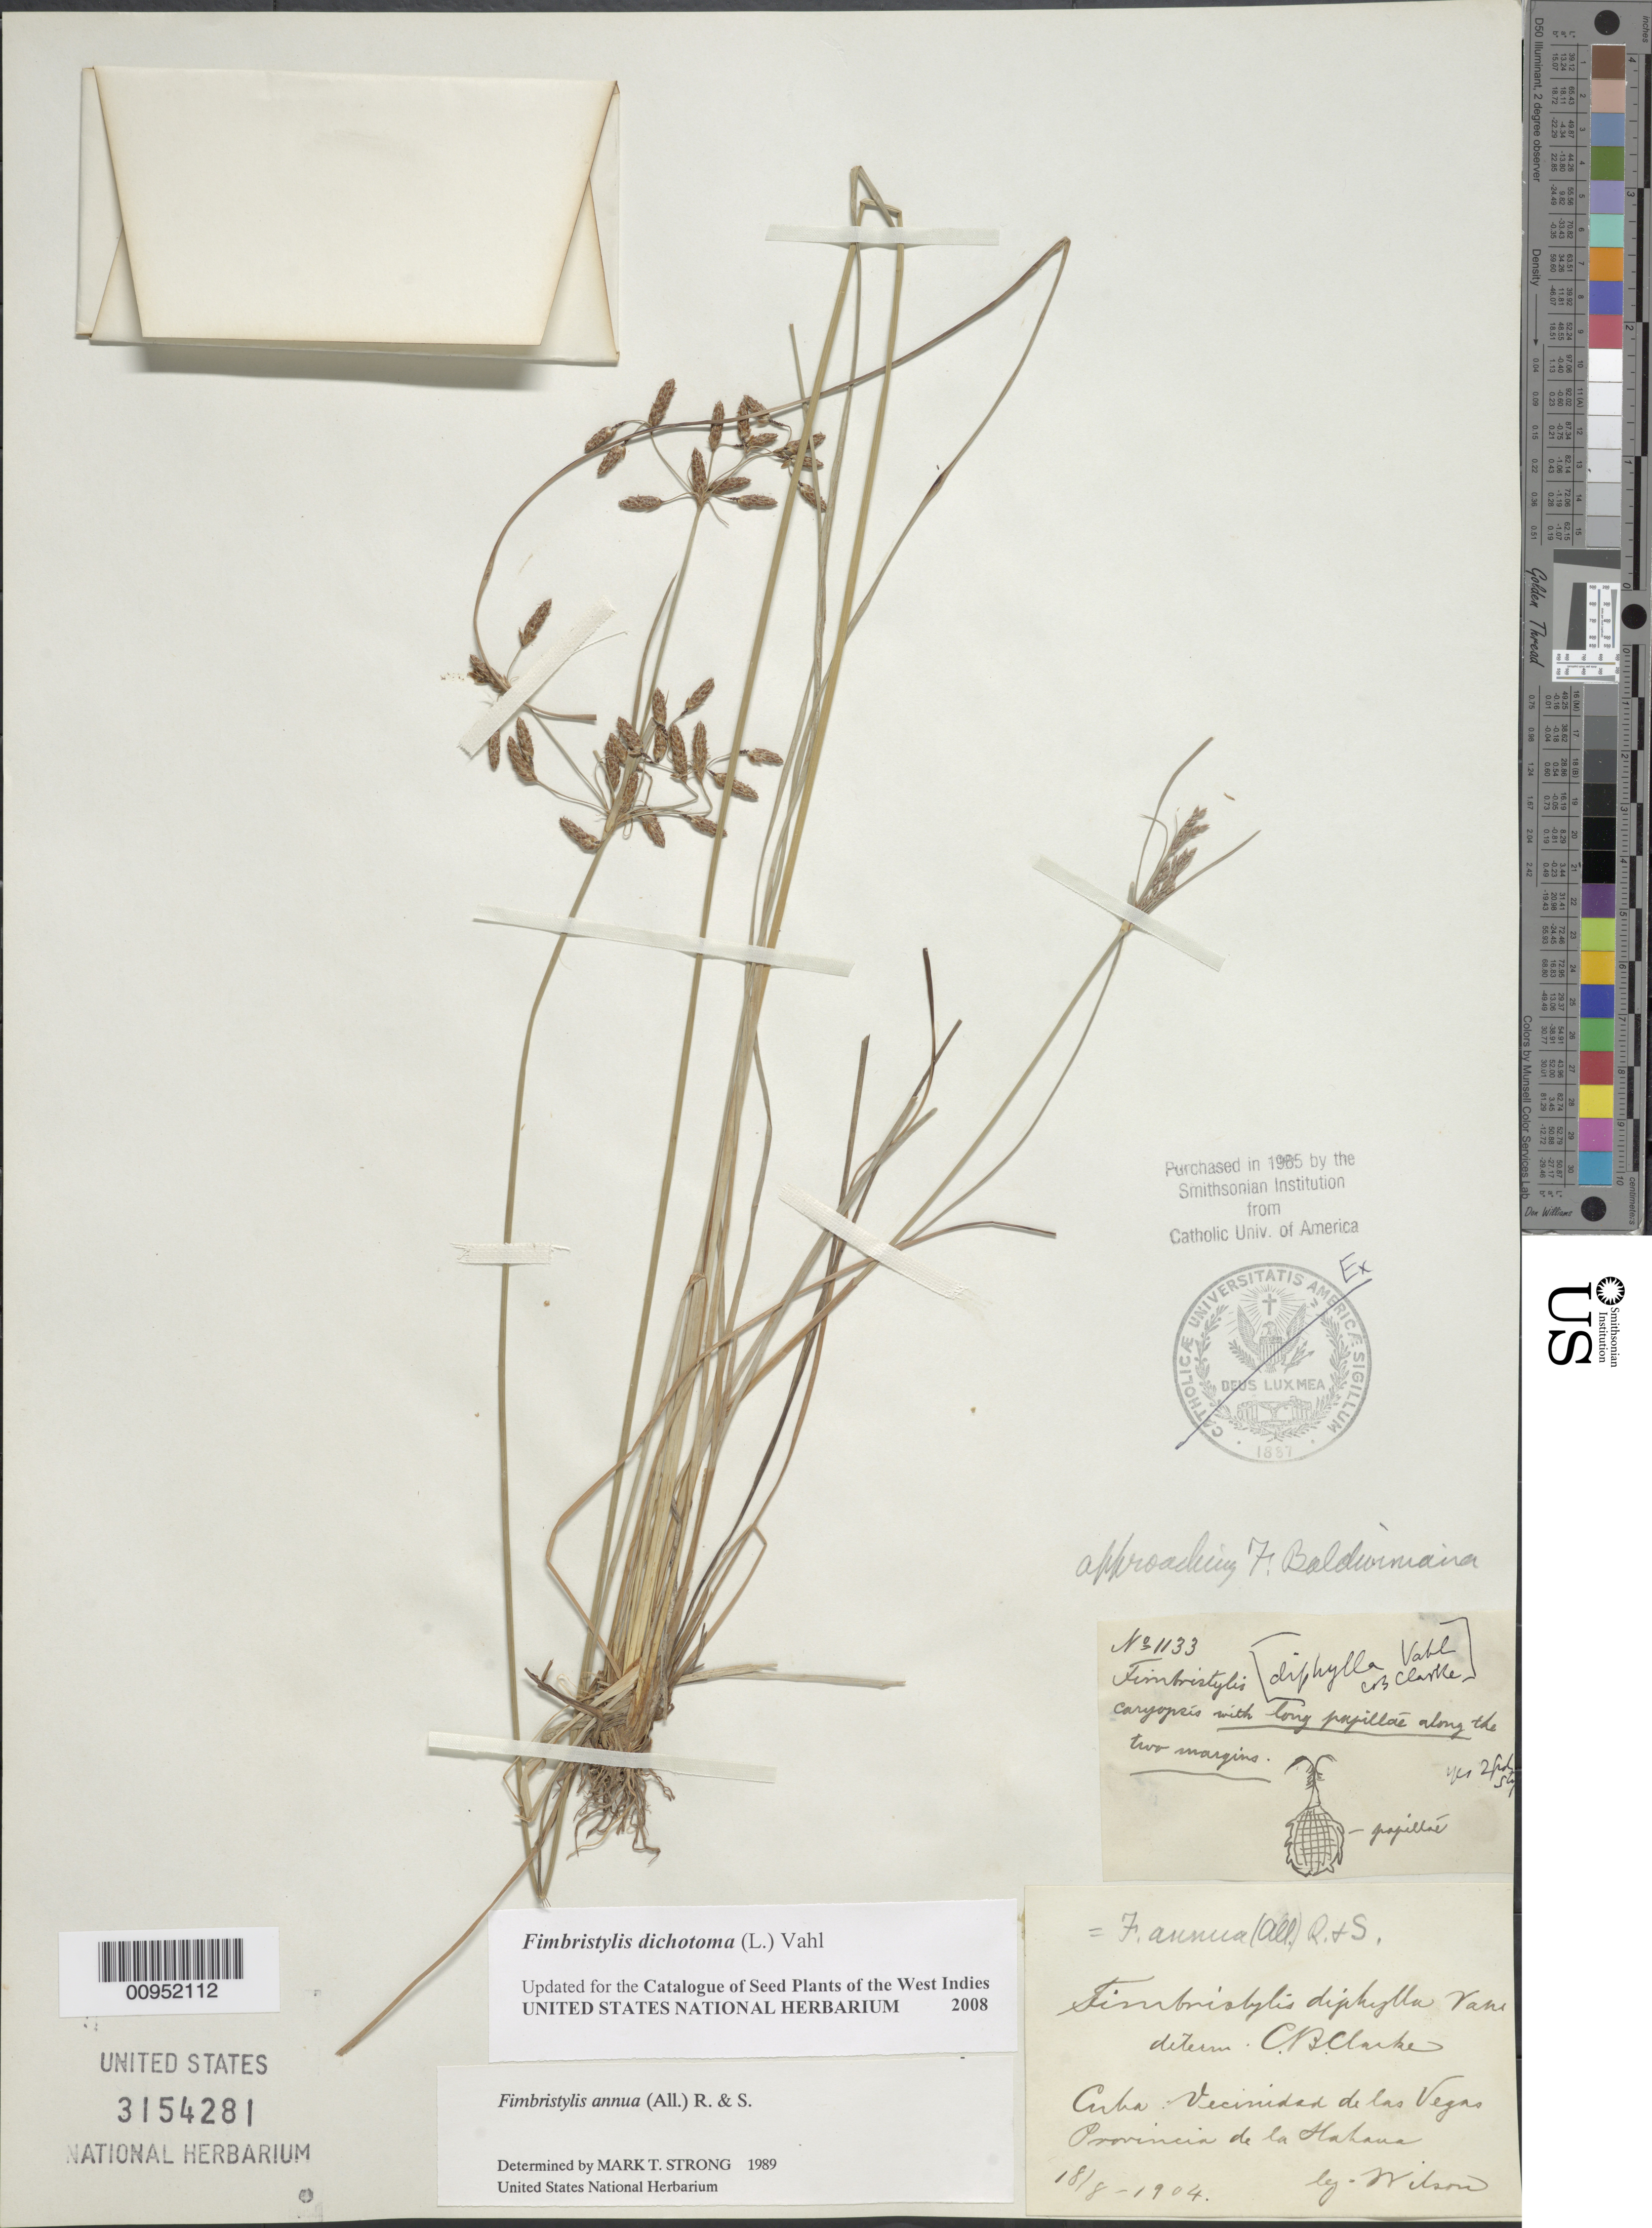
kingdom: Plantae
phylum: Tracheophyta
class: Liliopsida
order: Poales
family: Cyperaceae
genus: Fimbristylis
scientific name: Fimbristylis dichotoma subsp. dichotoma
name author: (L.) Vahl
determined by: Strong, M. T., (US), Smithsonian Institution - National Museum of Natural History (UNITED STATES)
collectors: -- Wilson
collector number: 1133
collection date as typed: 08 Aug 1904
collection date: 1904-08-08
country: Cuba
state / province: La Habana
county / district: Municipio Boyeros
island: Cuba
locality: Santiago de las Vegas (vecindad de)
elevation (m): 97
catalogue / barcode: US 3154281